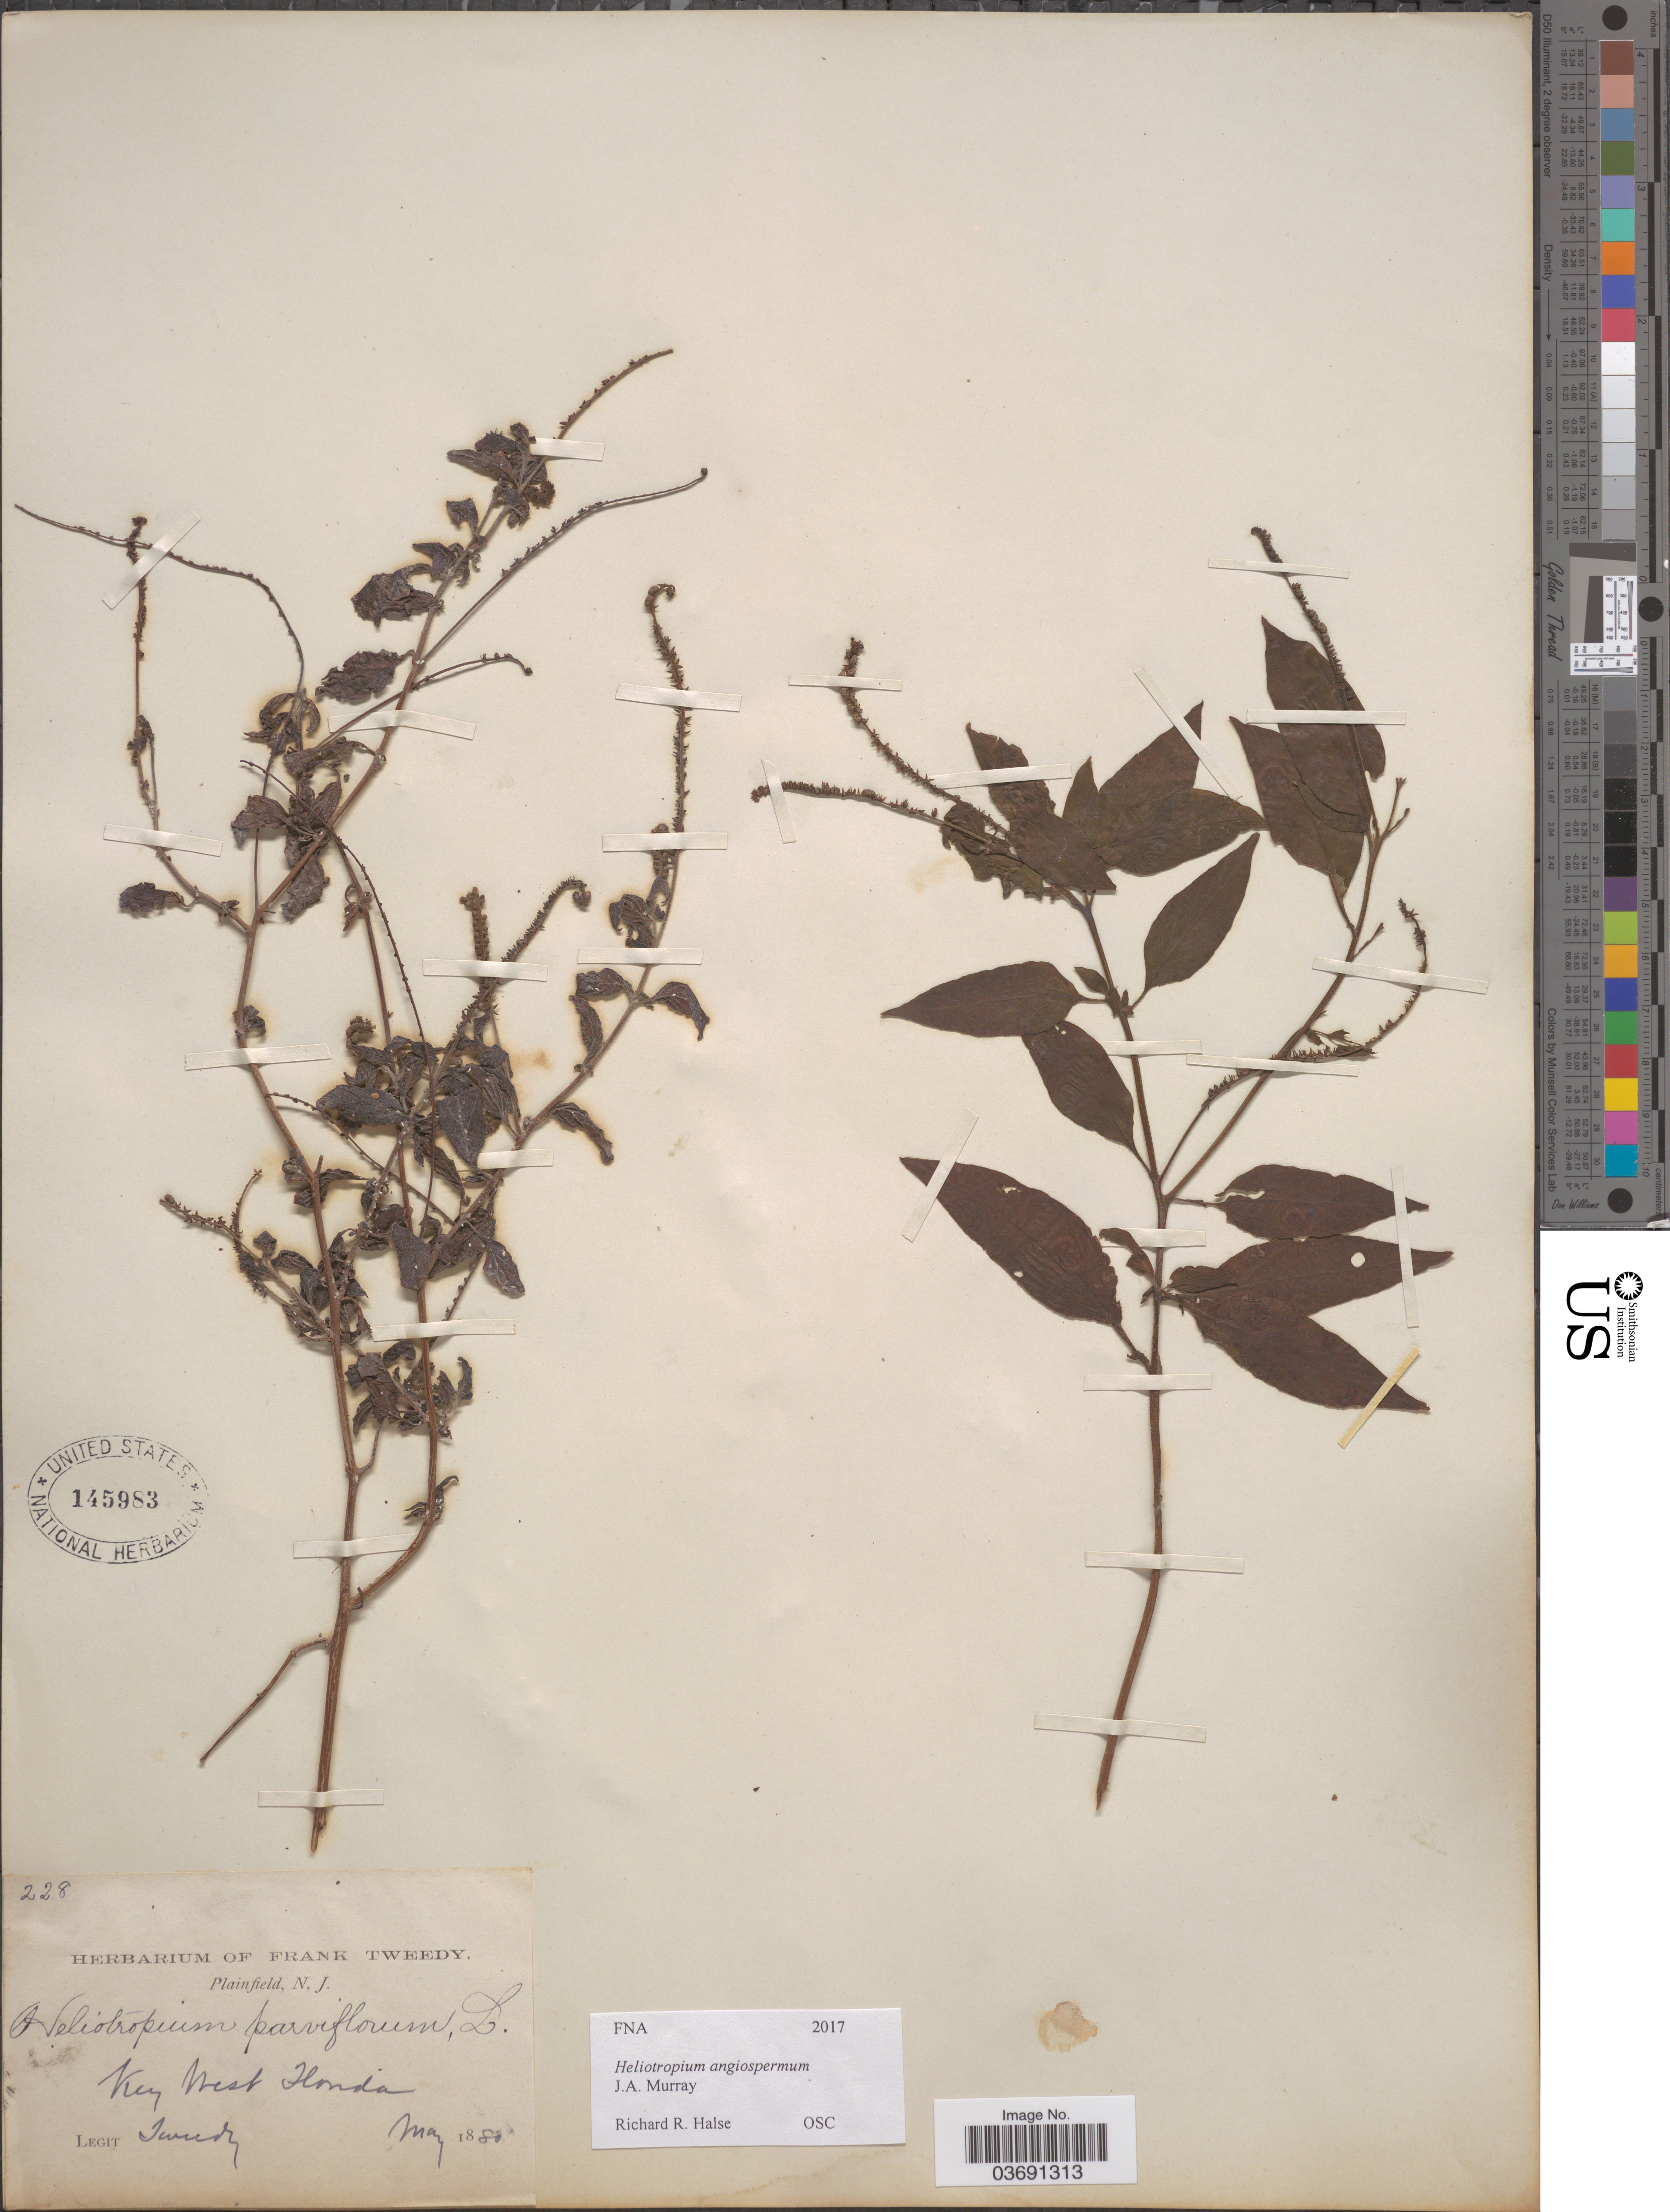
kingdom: Plantae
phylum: Tracheophyta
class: Magnoliopsida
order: Boraginales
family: Heliotropiaceae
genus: Heliotropium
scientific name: Heliotropium angiospermum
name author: Murray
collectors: F. Tweedy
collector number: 228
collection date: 1880-05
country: United States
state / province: Florida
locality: Key West.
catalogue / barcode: US 145983